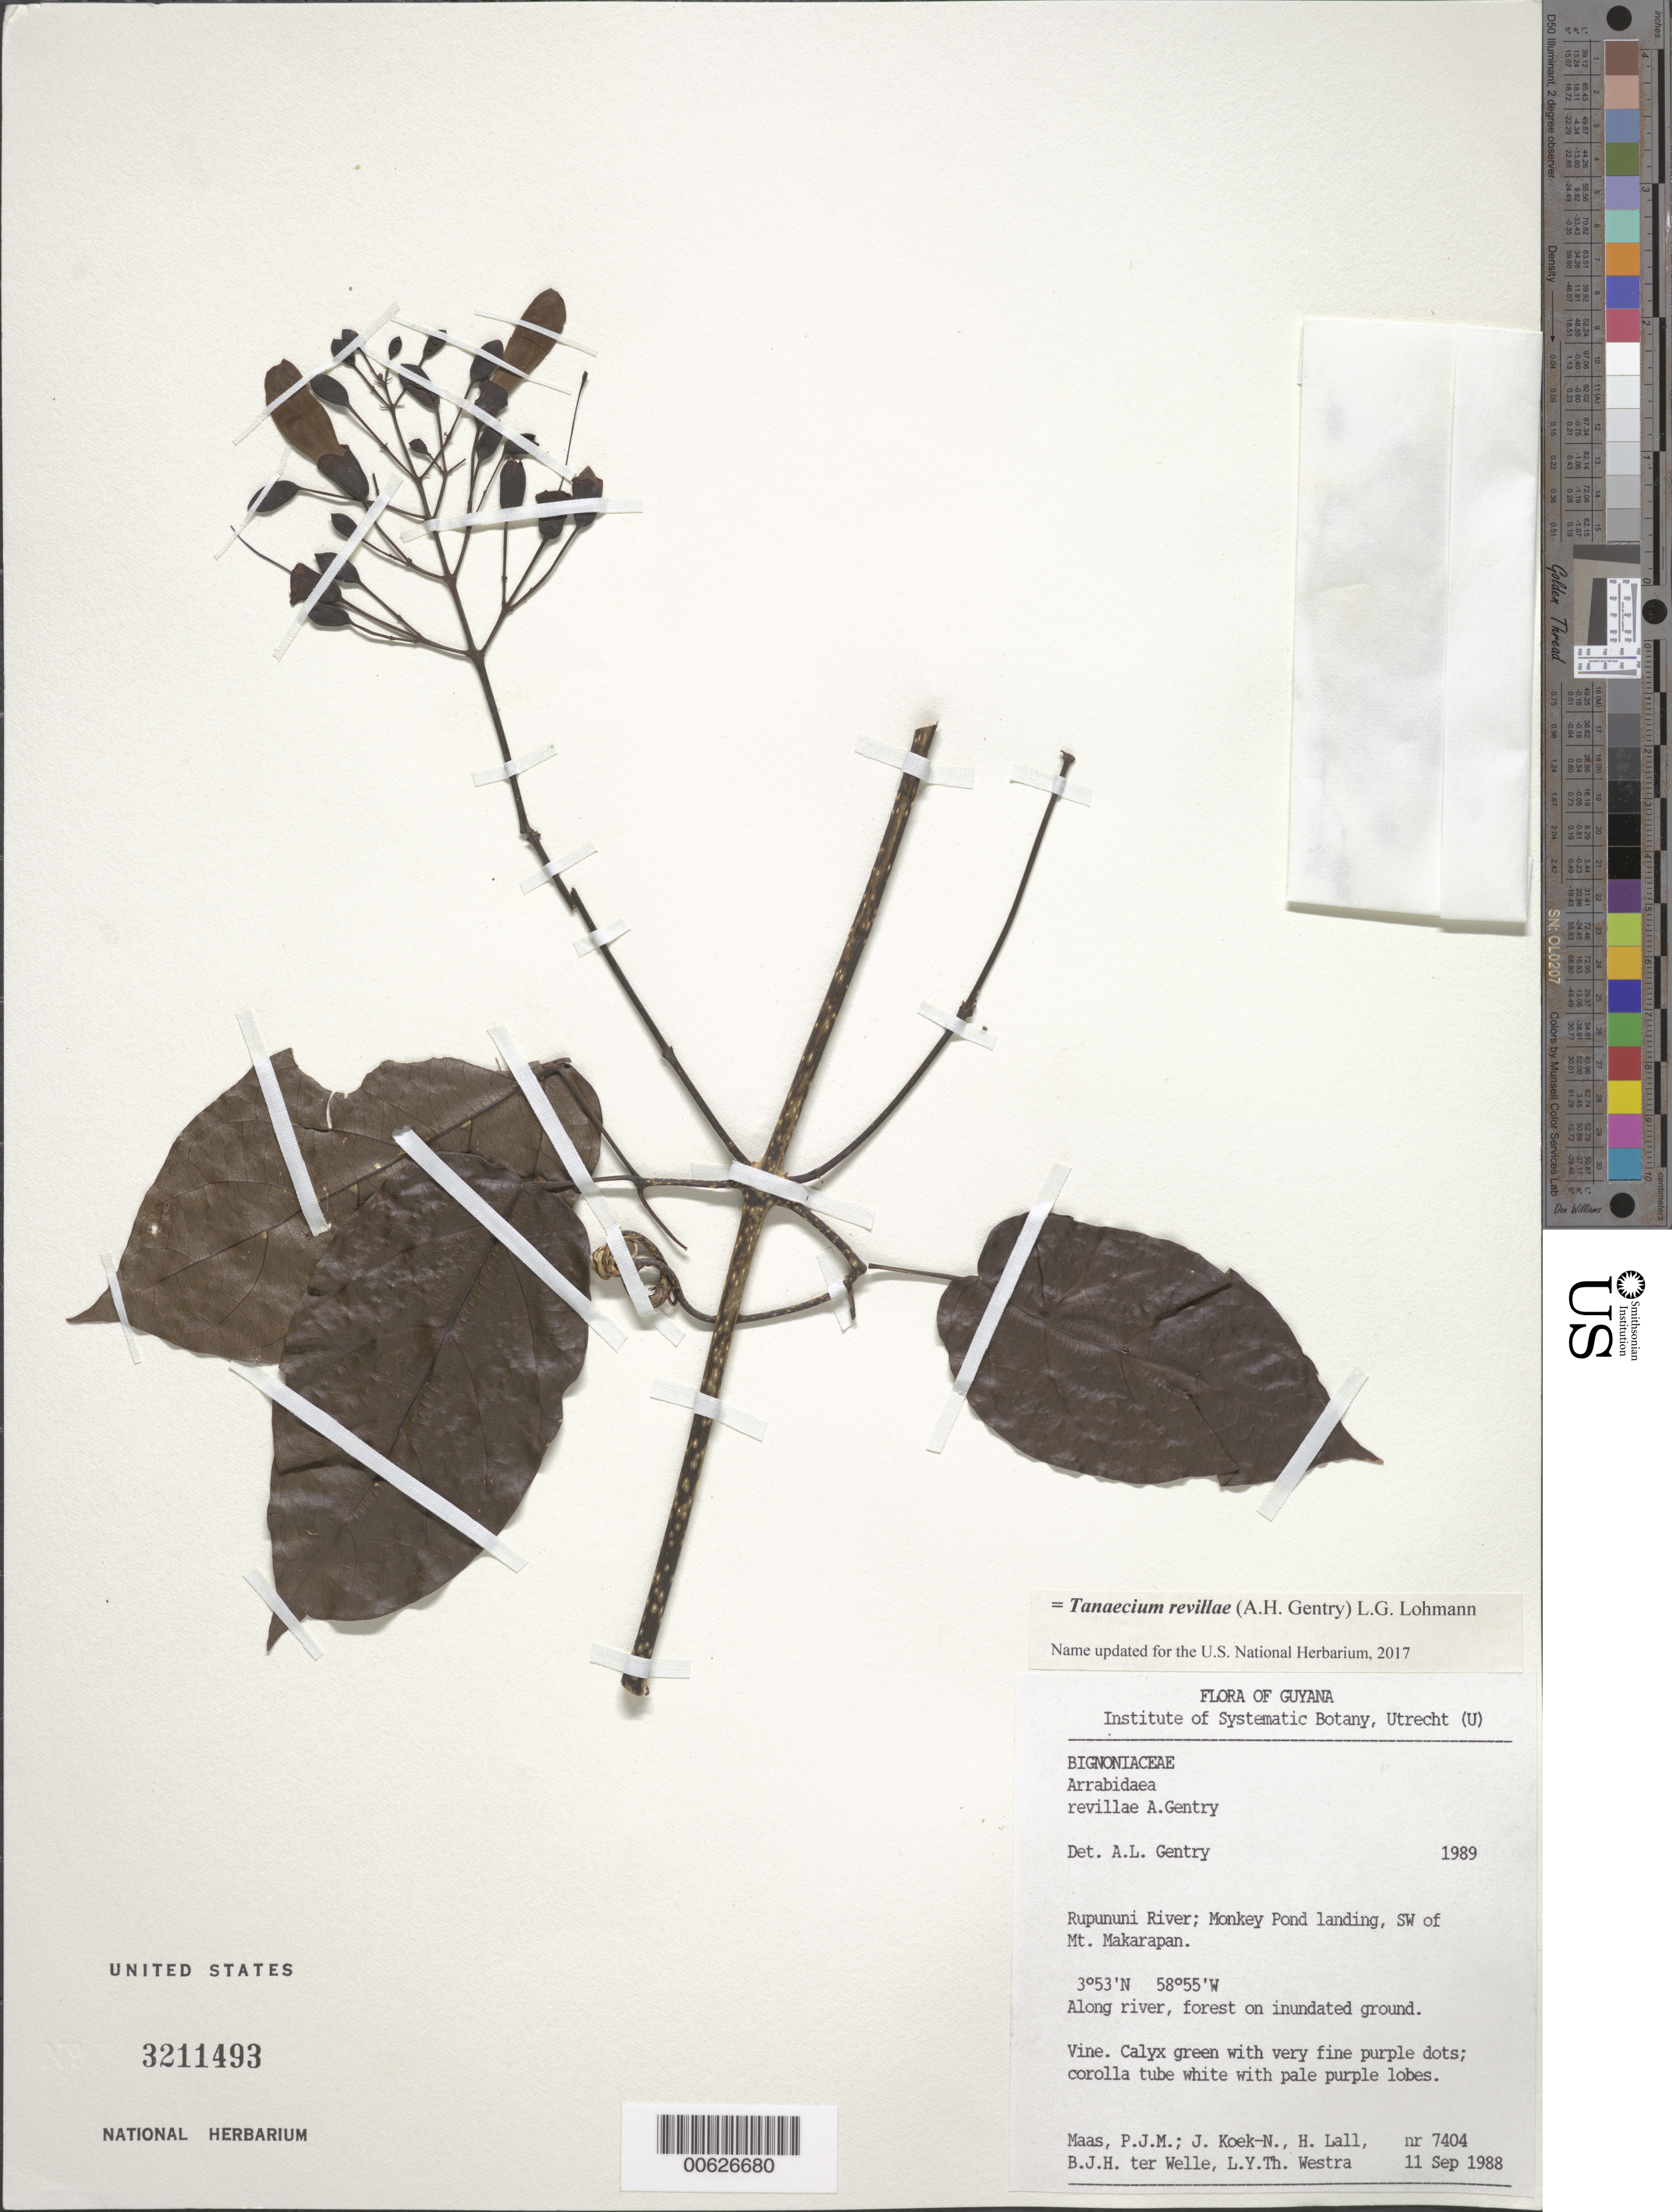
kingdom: Plantae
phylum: Tracheophyta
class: Magnoliopsida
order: Lamiales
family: Bignoniaceae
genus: Tanaecium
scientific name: Tanaecium revillae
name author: (A.H. Gentry) L.G. Lohmann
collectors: P. Maas, J. Koek-Noorman, H. Lall, B. Welle & L. Y. T. Westra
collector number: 7404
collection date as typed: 11-Sep-88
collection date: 1988-09-11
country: Guyana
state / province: U. Takutu-U. Essequibo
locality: Rupununi River, Monkey Pond landing, SW of Mt. Makarapan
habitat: Along river, forest on inundated ground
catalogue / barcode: US 3211493